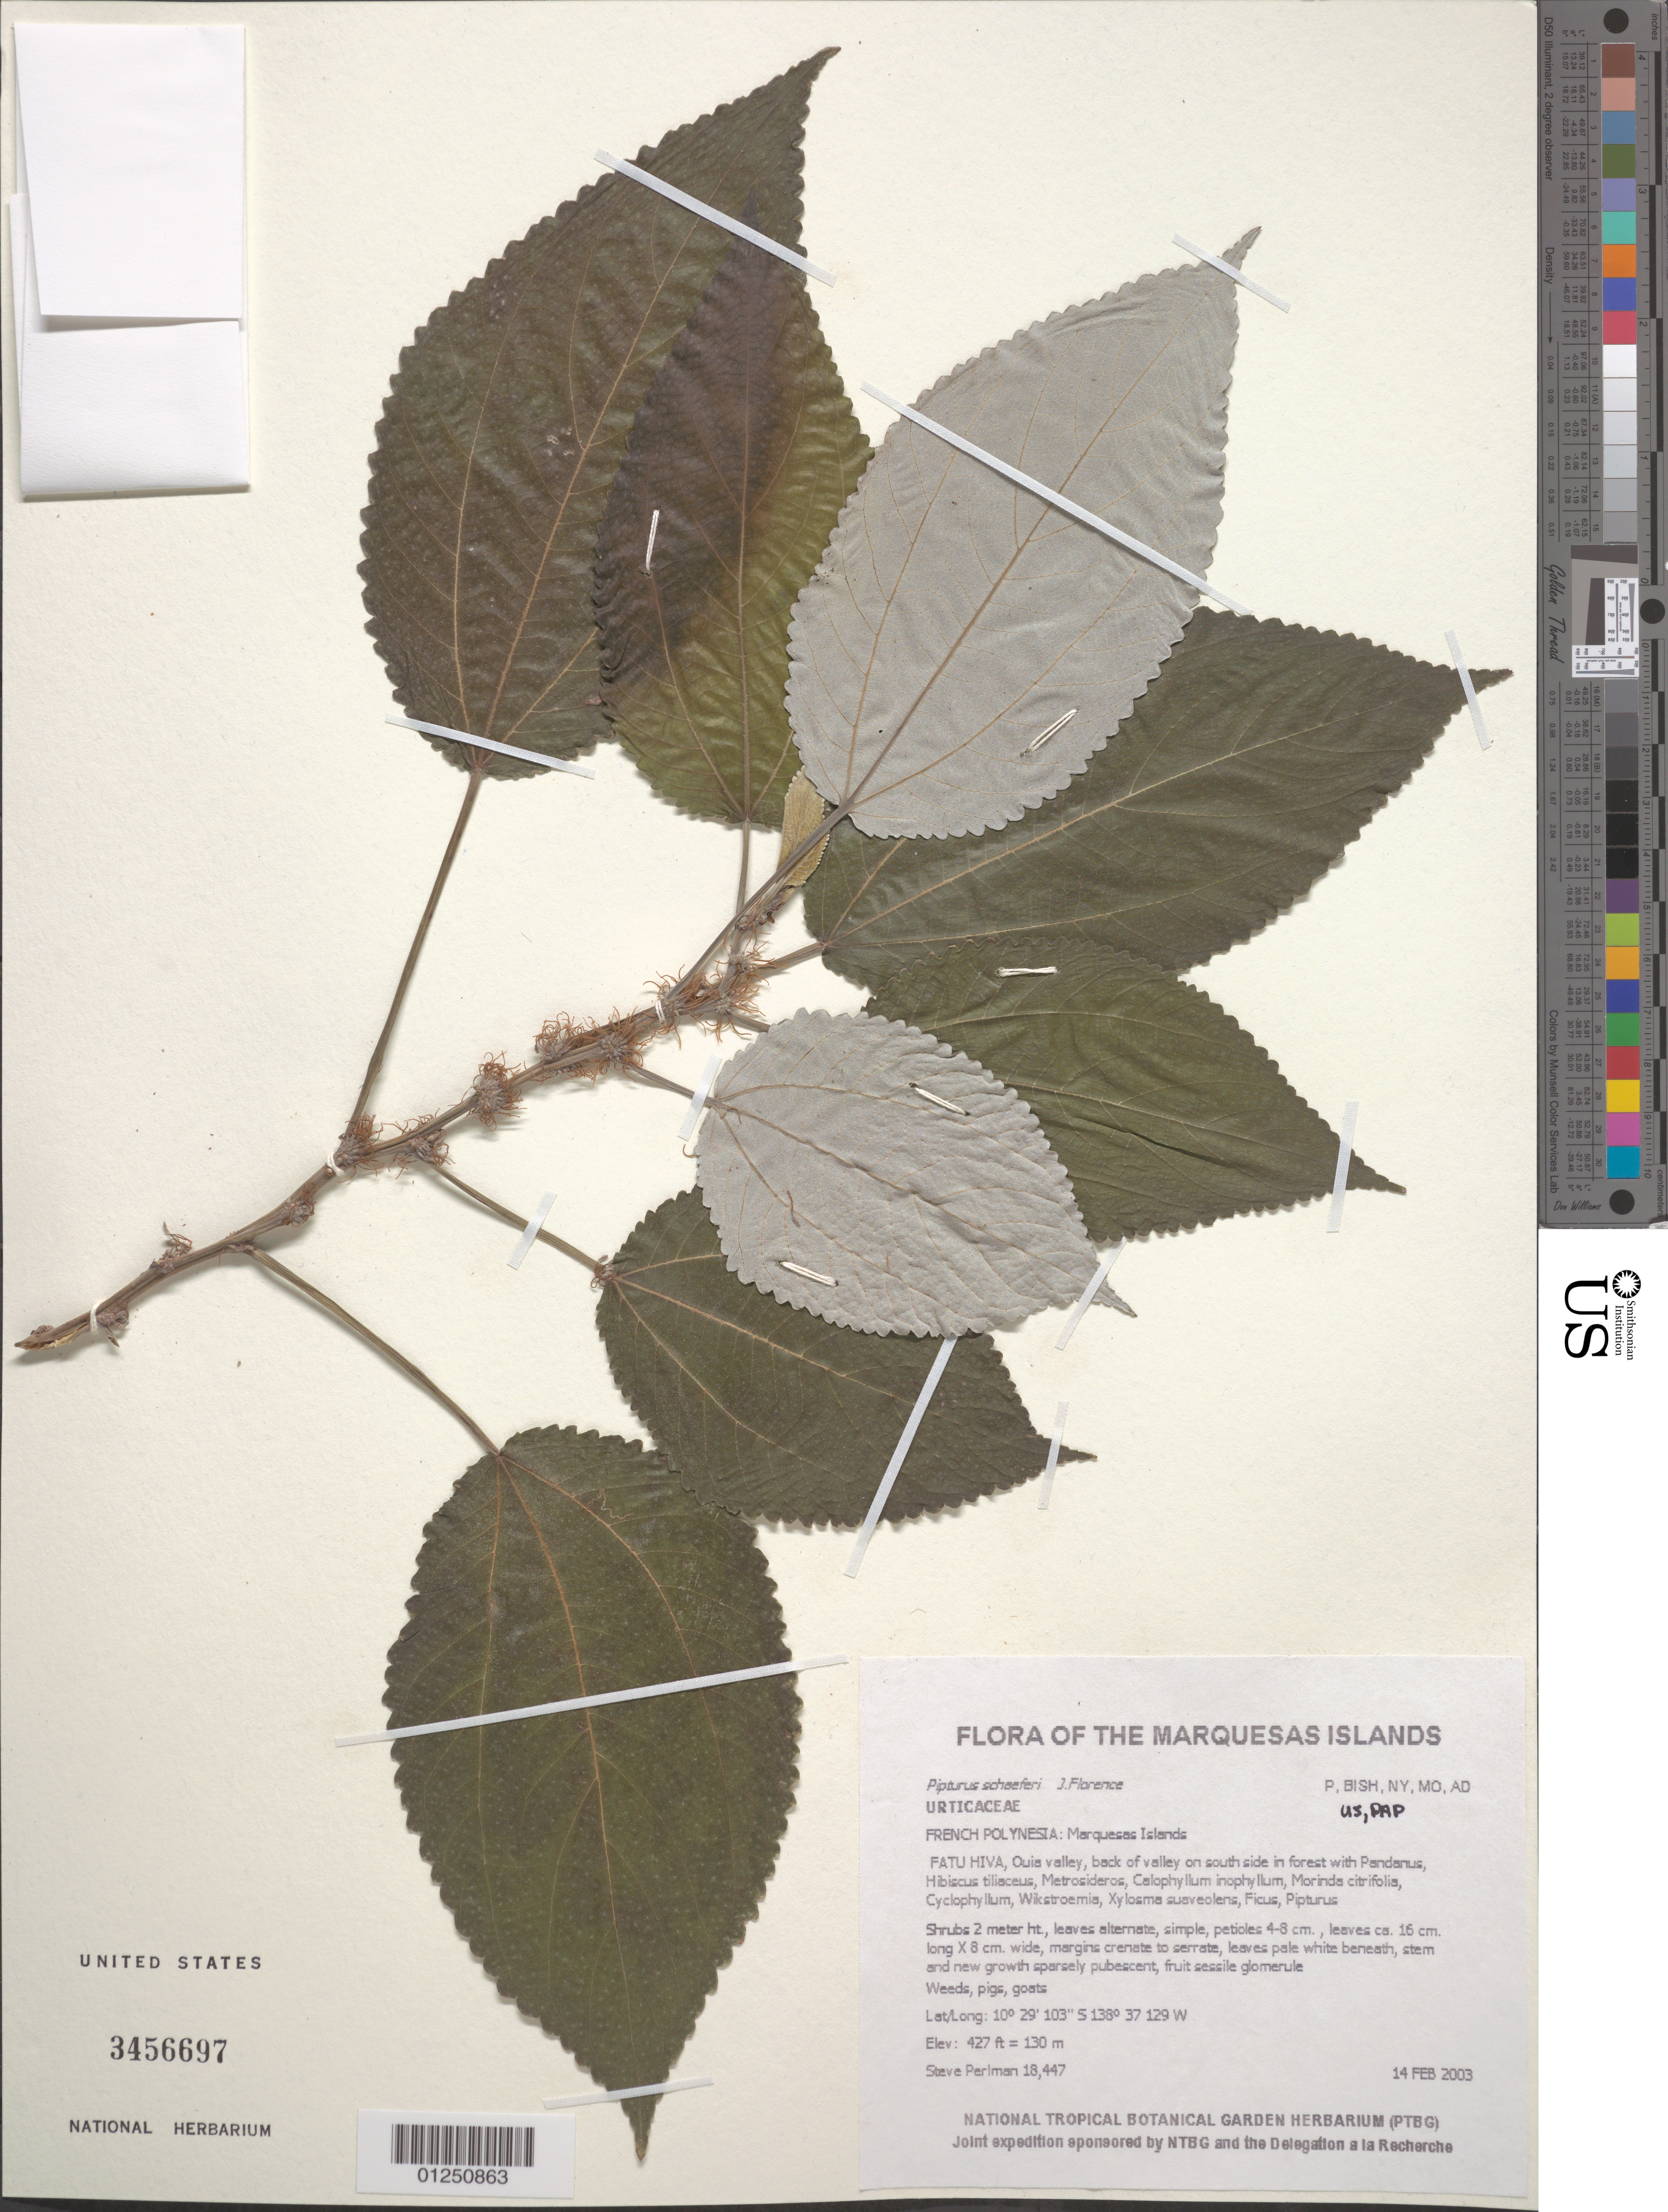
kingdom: Plantae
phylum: Tracheophyta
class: Magnoliopsida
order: Rosales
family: Urticaceae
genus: Pipturus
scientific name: Pipturus schaeferi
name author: J. Florence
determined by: Perlman, S. P.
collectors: S. P. Perlman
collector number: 18447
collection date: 2003-02-14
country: French Polynesia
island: Fatu Hiva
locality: Ouia valley, back of valley on south side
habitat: In forest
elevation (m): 130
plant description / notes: Weeds, pigs, goats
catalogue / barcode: US 3456697